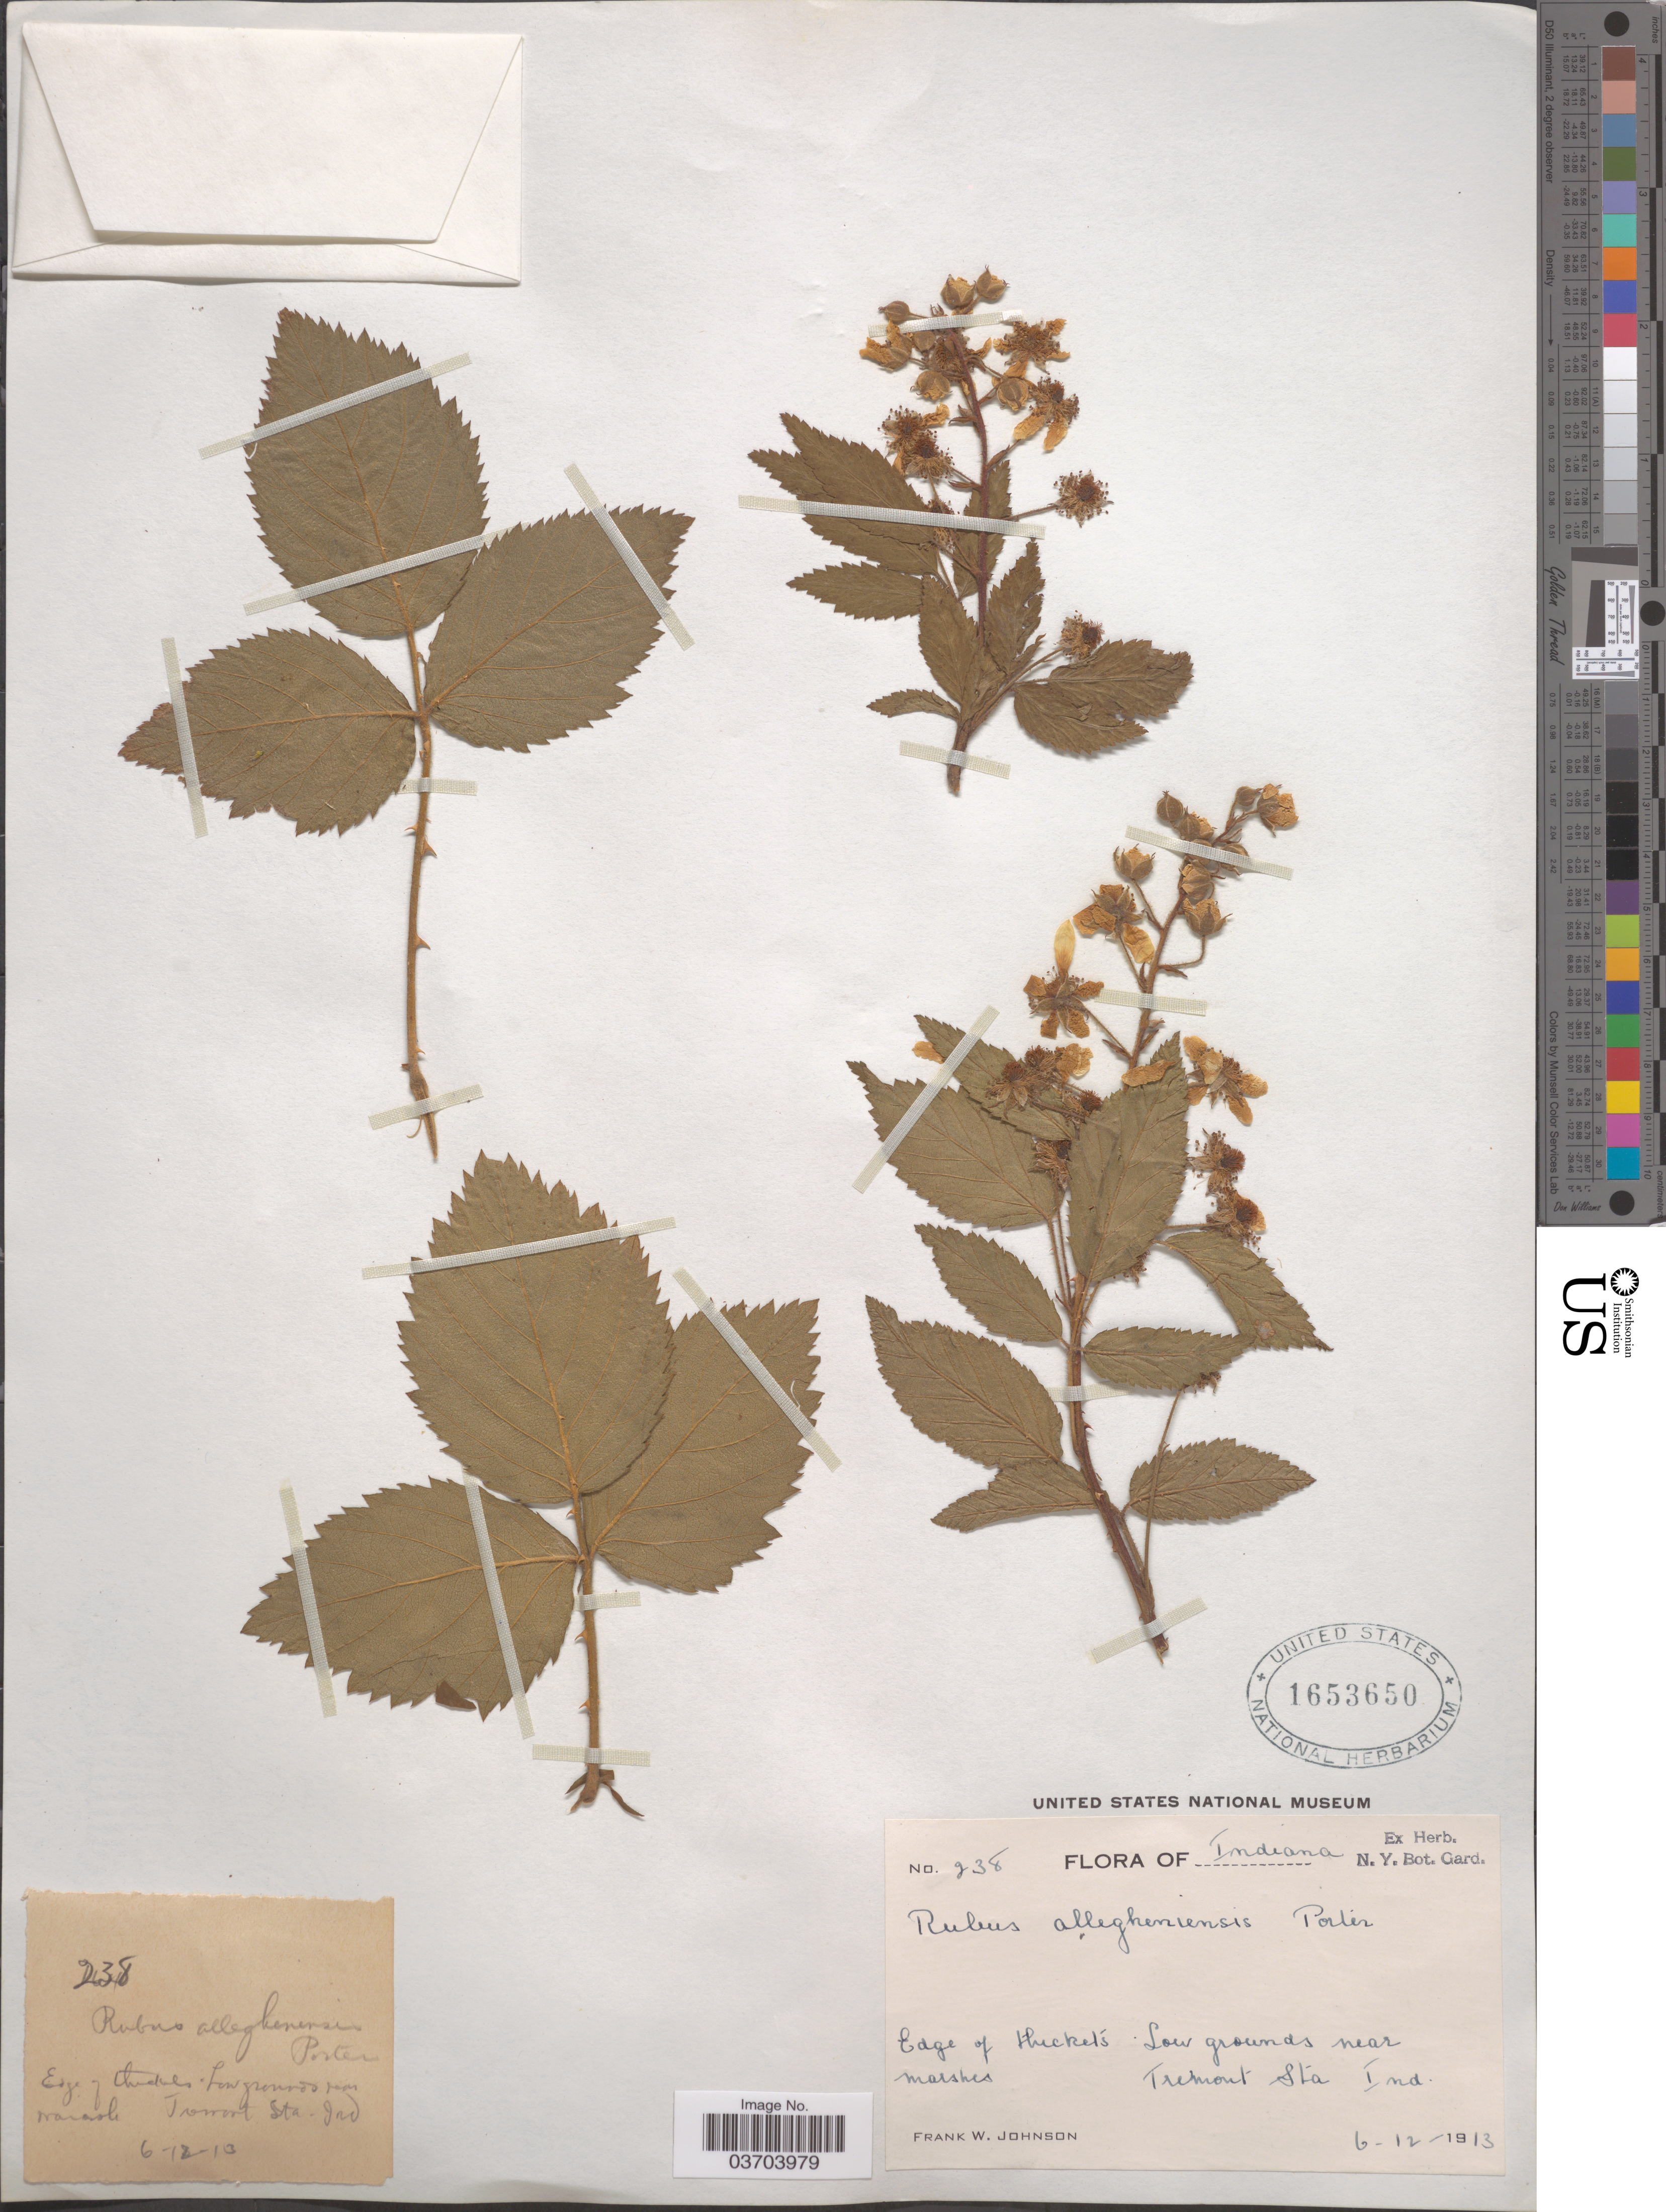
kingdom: Plantae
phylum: Tracheophyta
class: Magnoliopsida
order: Rosales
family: Rosaceae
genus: Rubus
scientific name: Rubus allegheniensis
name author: Porter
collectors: F. W. Johnson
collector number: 238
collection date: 1913-06-12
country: United States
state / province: Indiana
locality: Tremont Sta.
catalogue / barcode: US 1653650